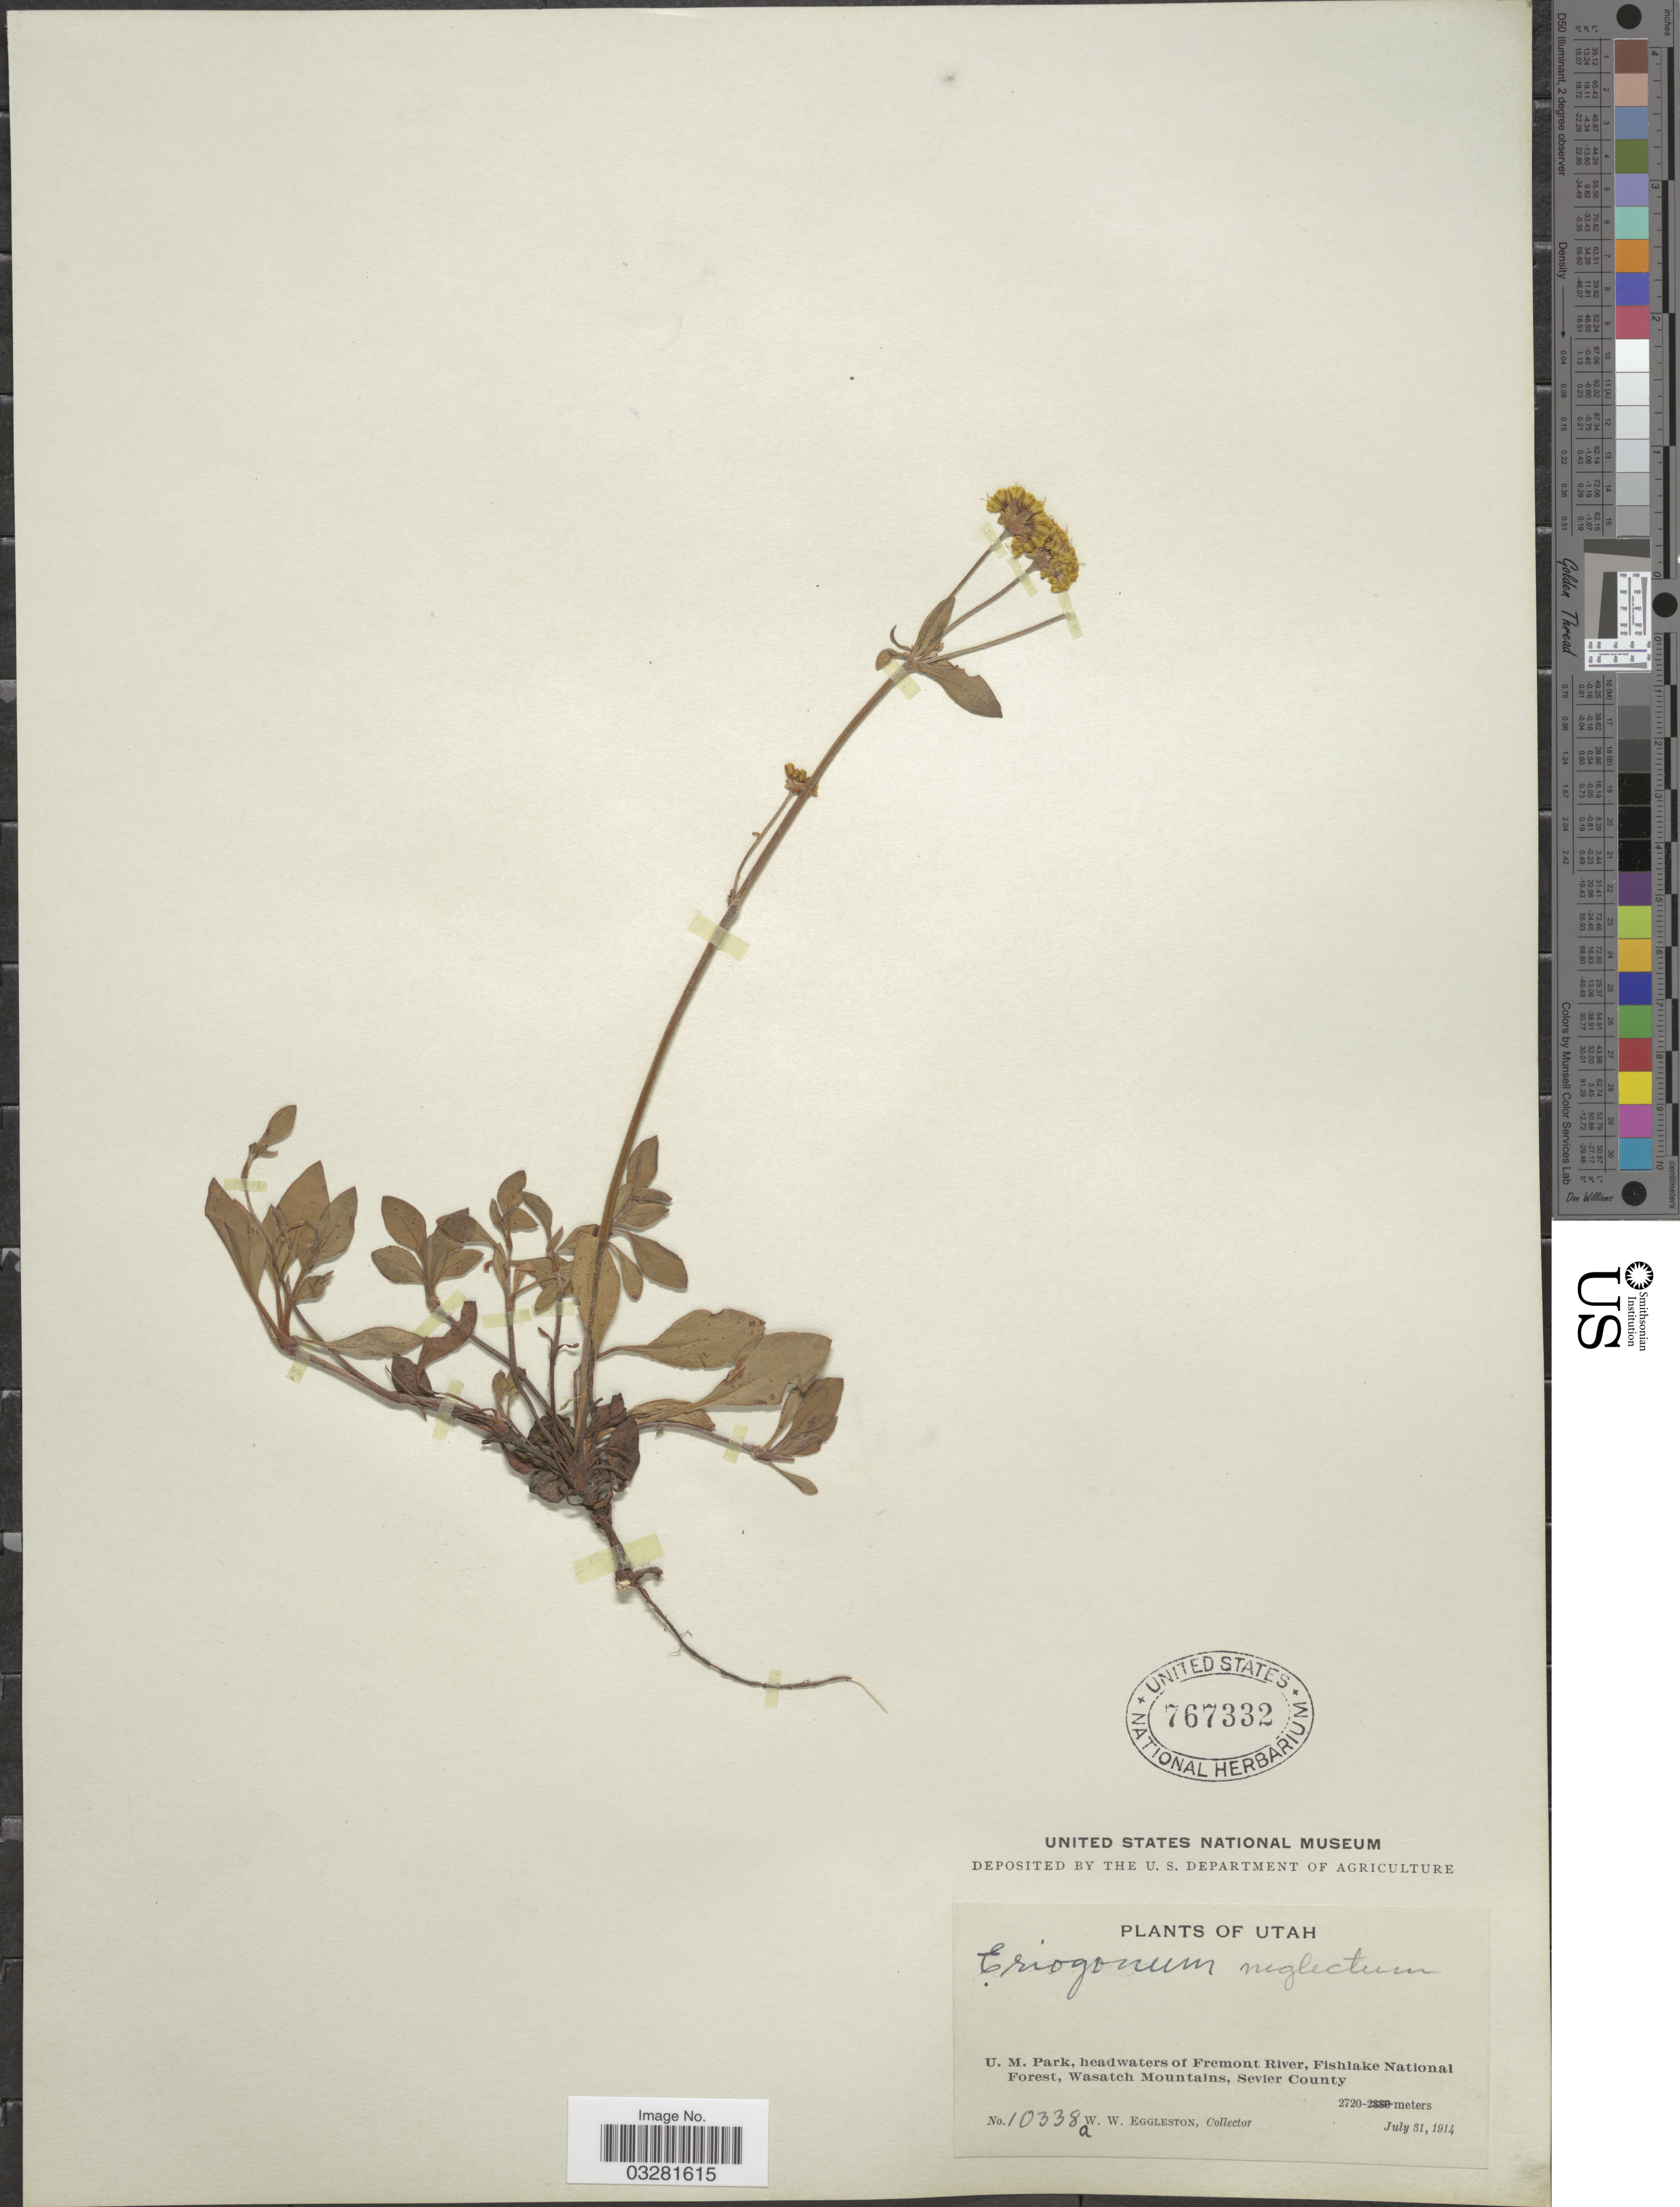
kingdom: Plantae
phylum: Tracheophyta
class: Magnoliopsida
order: Caryophyllales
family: Polygonaceae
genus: Eriogonum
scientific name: Eriogonum umbellatum var. intectum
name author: A. Nelson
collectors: W. W. Eggleston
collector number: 10338a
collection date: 1914-07-31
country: United States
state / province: Utah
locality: U. M. Park, headwaters of Fremont River, Fishlake National Forest, Wasatch Mountains, Sevier County.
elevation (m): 2720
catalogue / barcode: US 767332